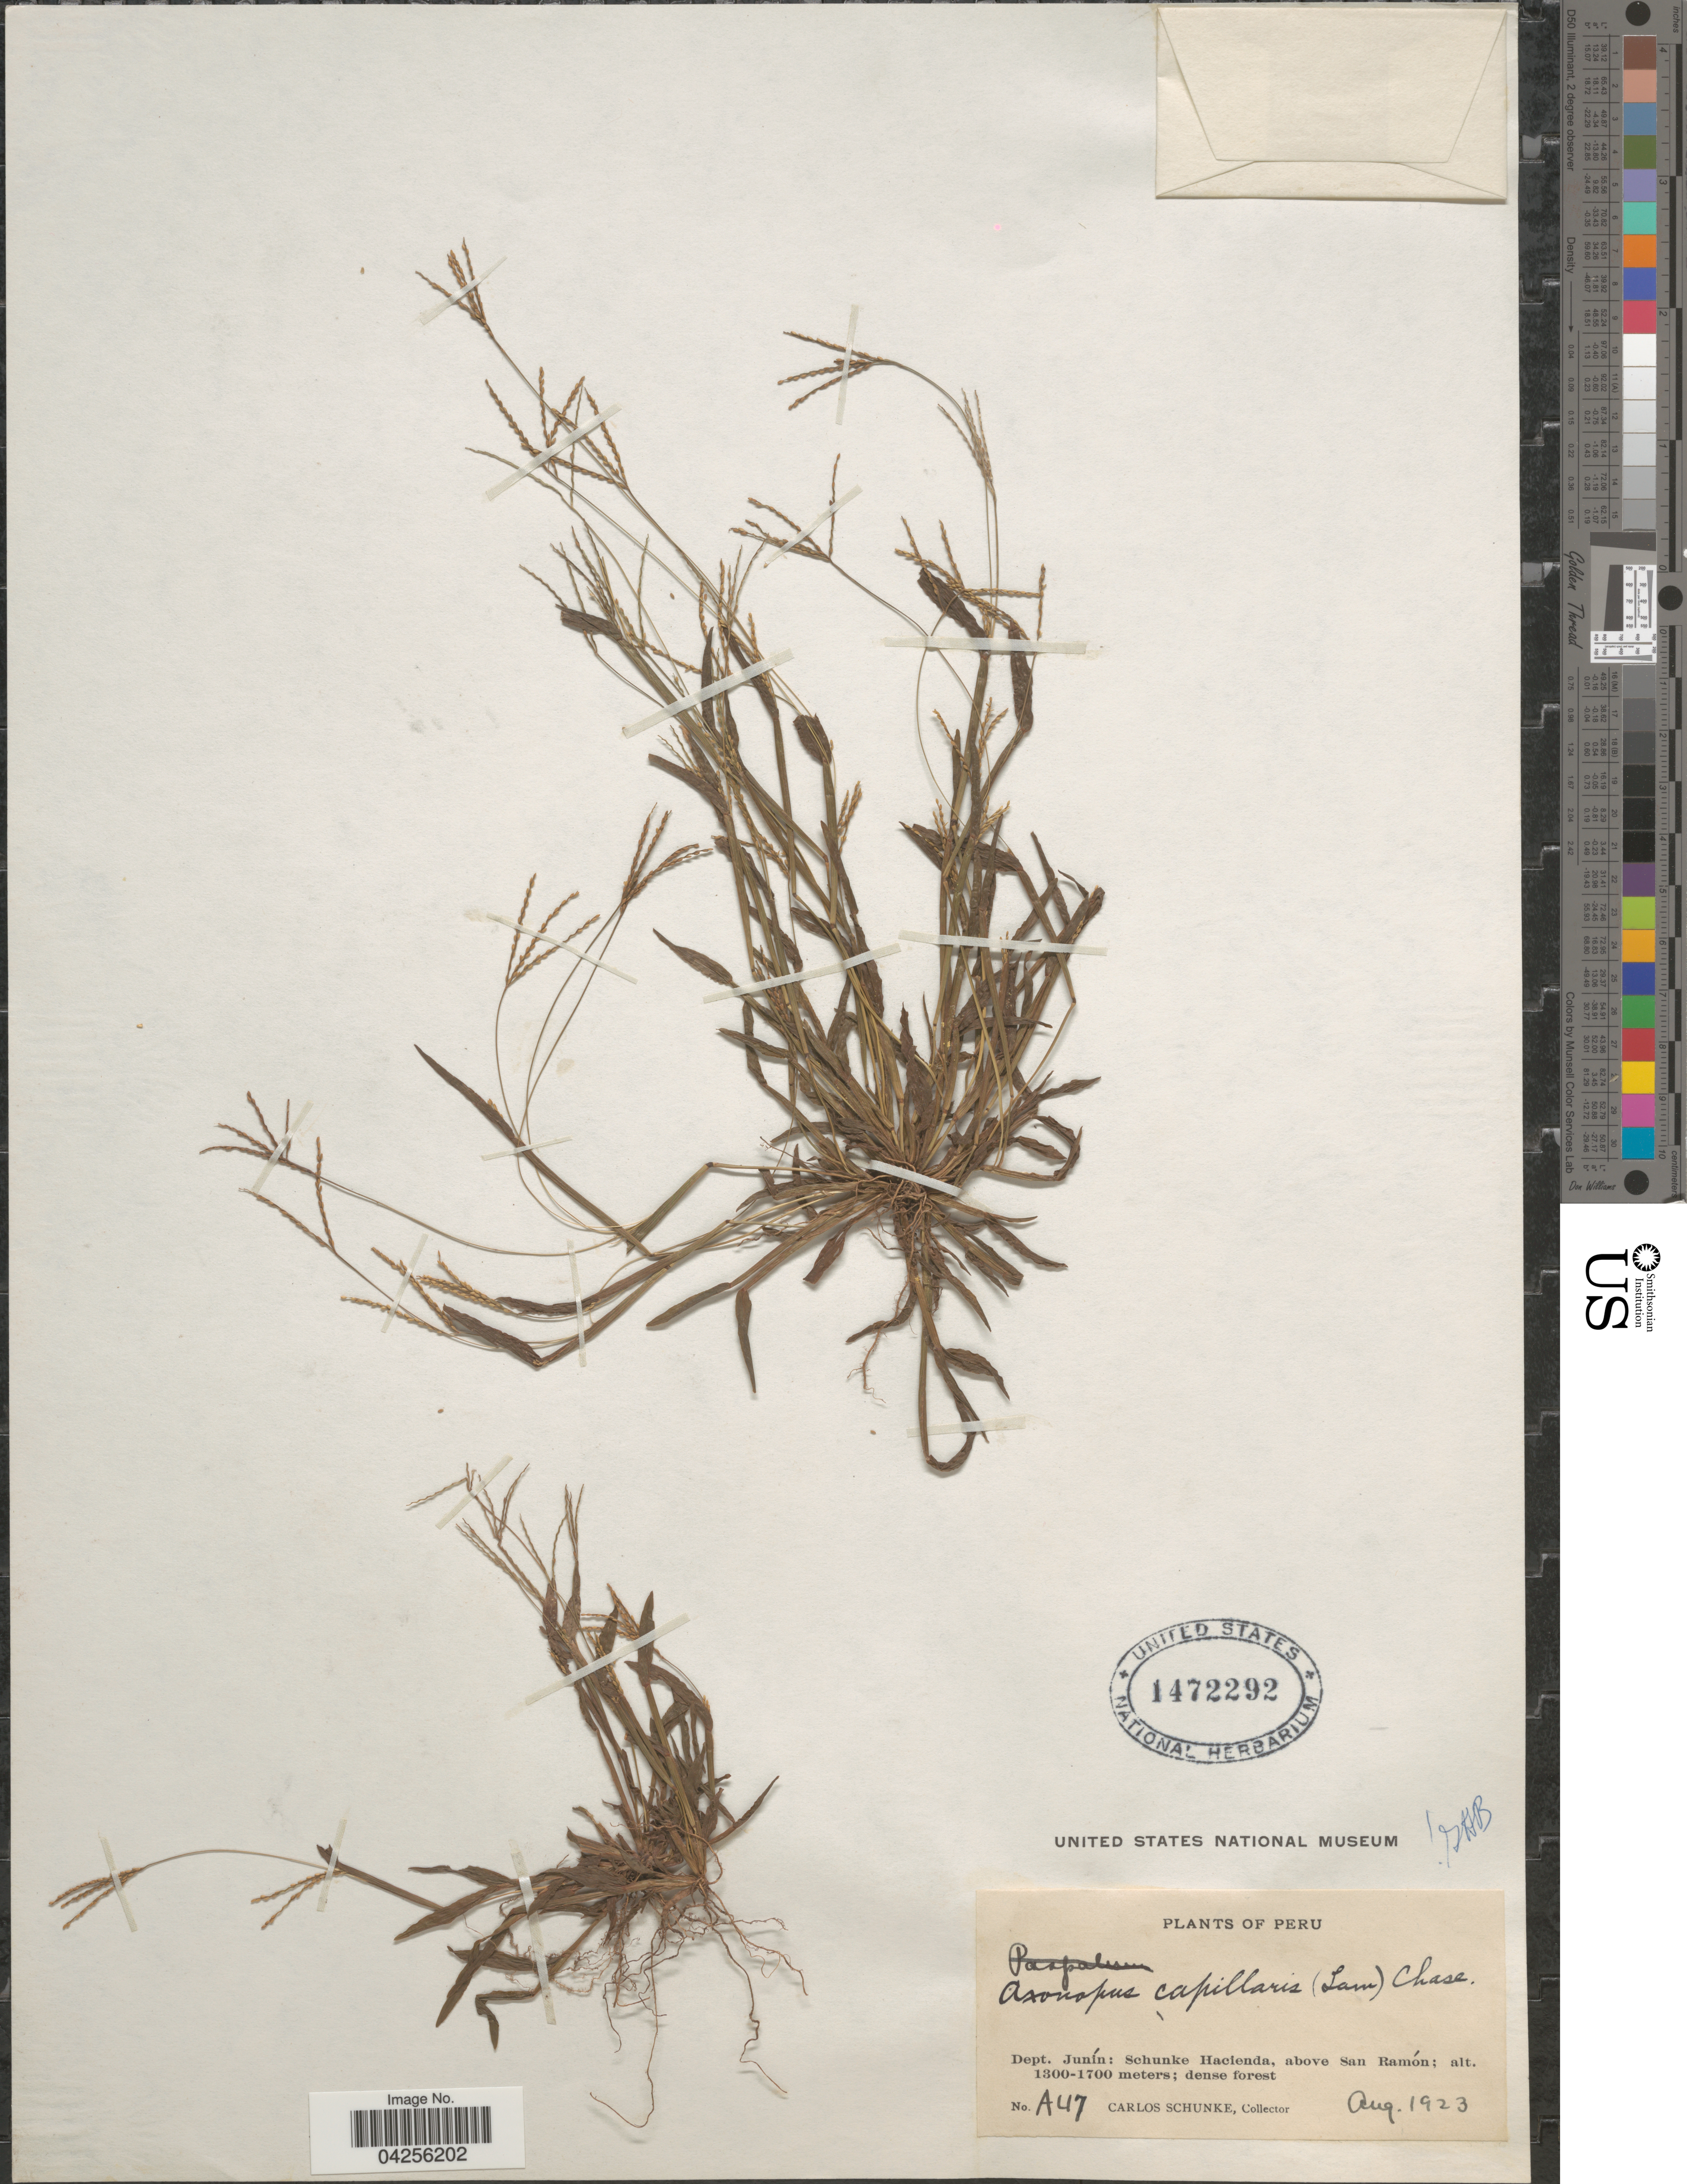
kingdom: Plantae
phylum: Tracheophyta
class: Liliopsida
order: Poales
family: Poaceae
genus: Axonopus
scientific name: Axonopus capillaris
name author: (Lam.) Chase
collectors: C. Schunke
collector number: A47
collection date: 1923-08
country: Peru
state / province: Junín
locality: Dept. Junín: Schunke Hacienda, above San Ramón.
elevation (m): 1300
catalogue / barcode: US 1472292